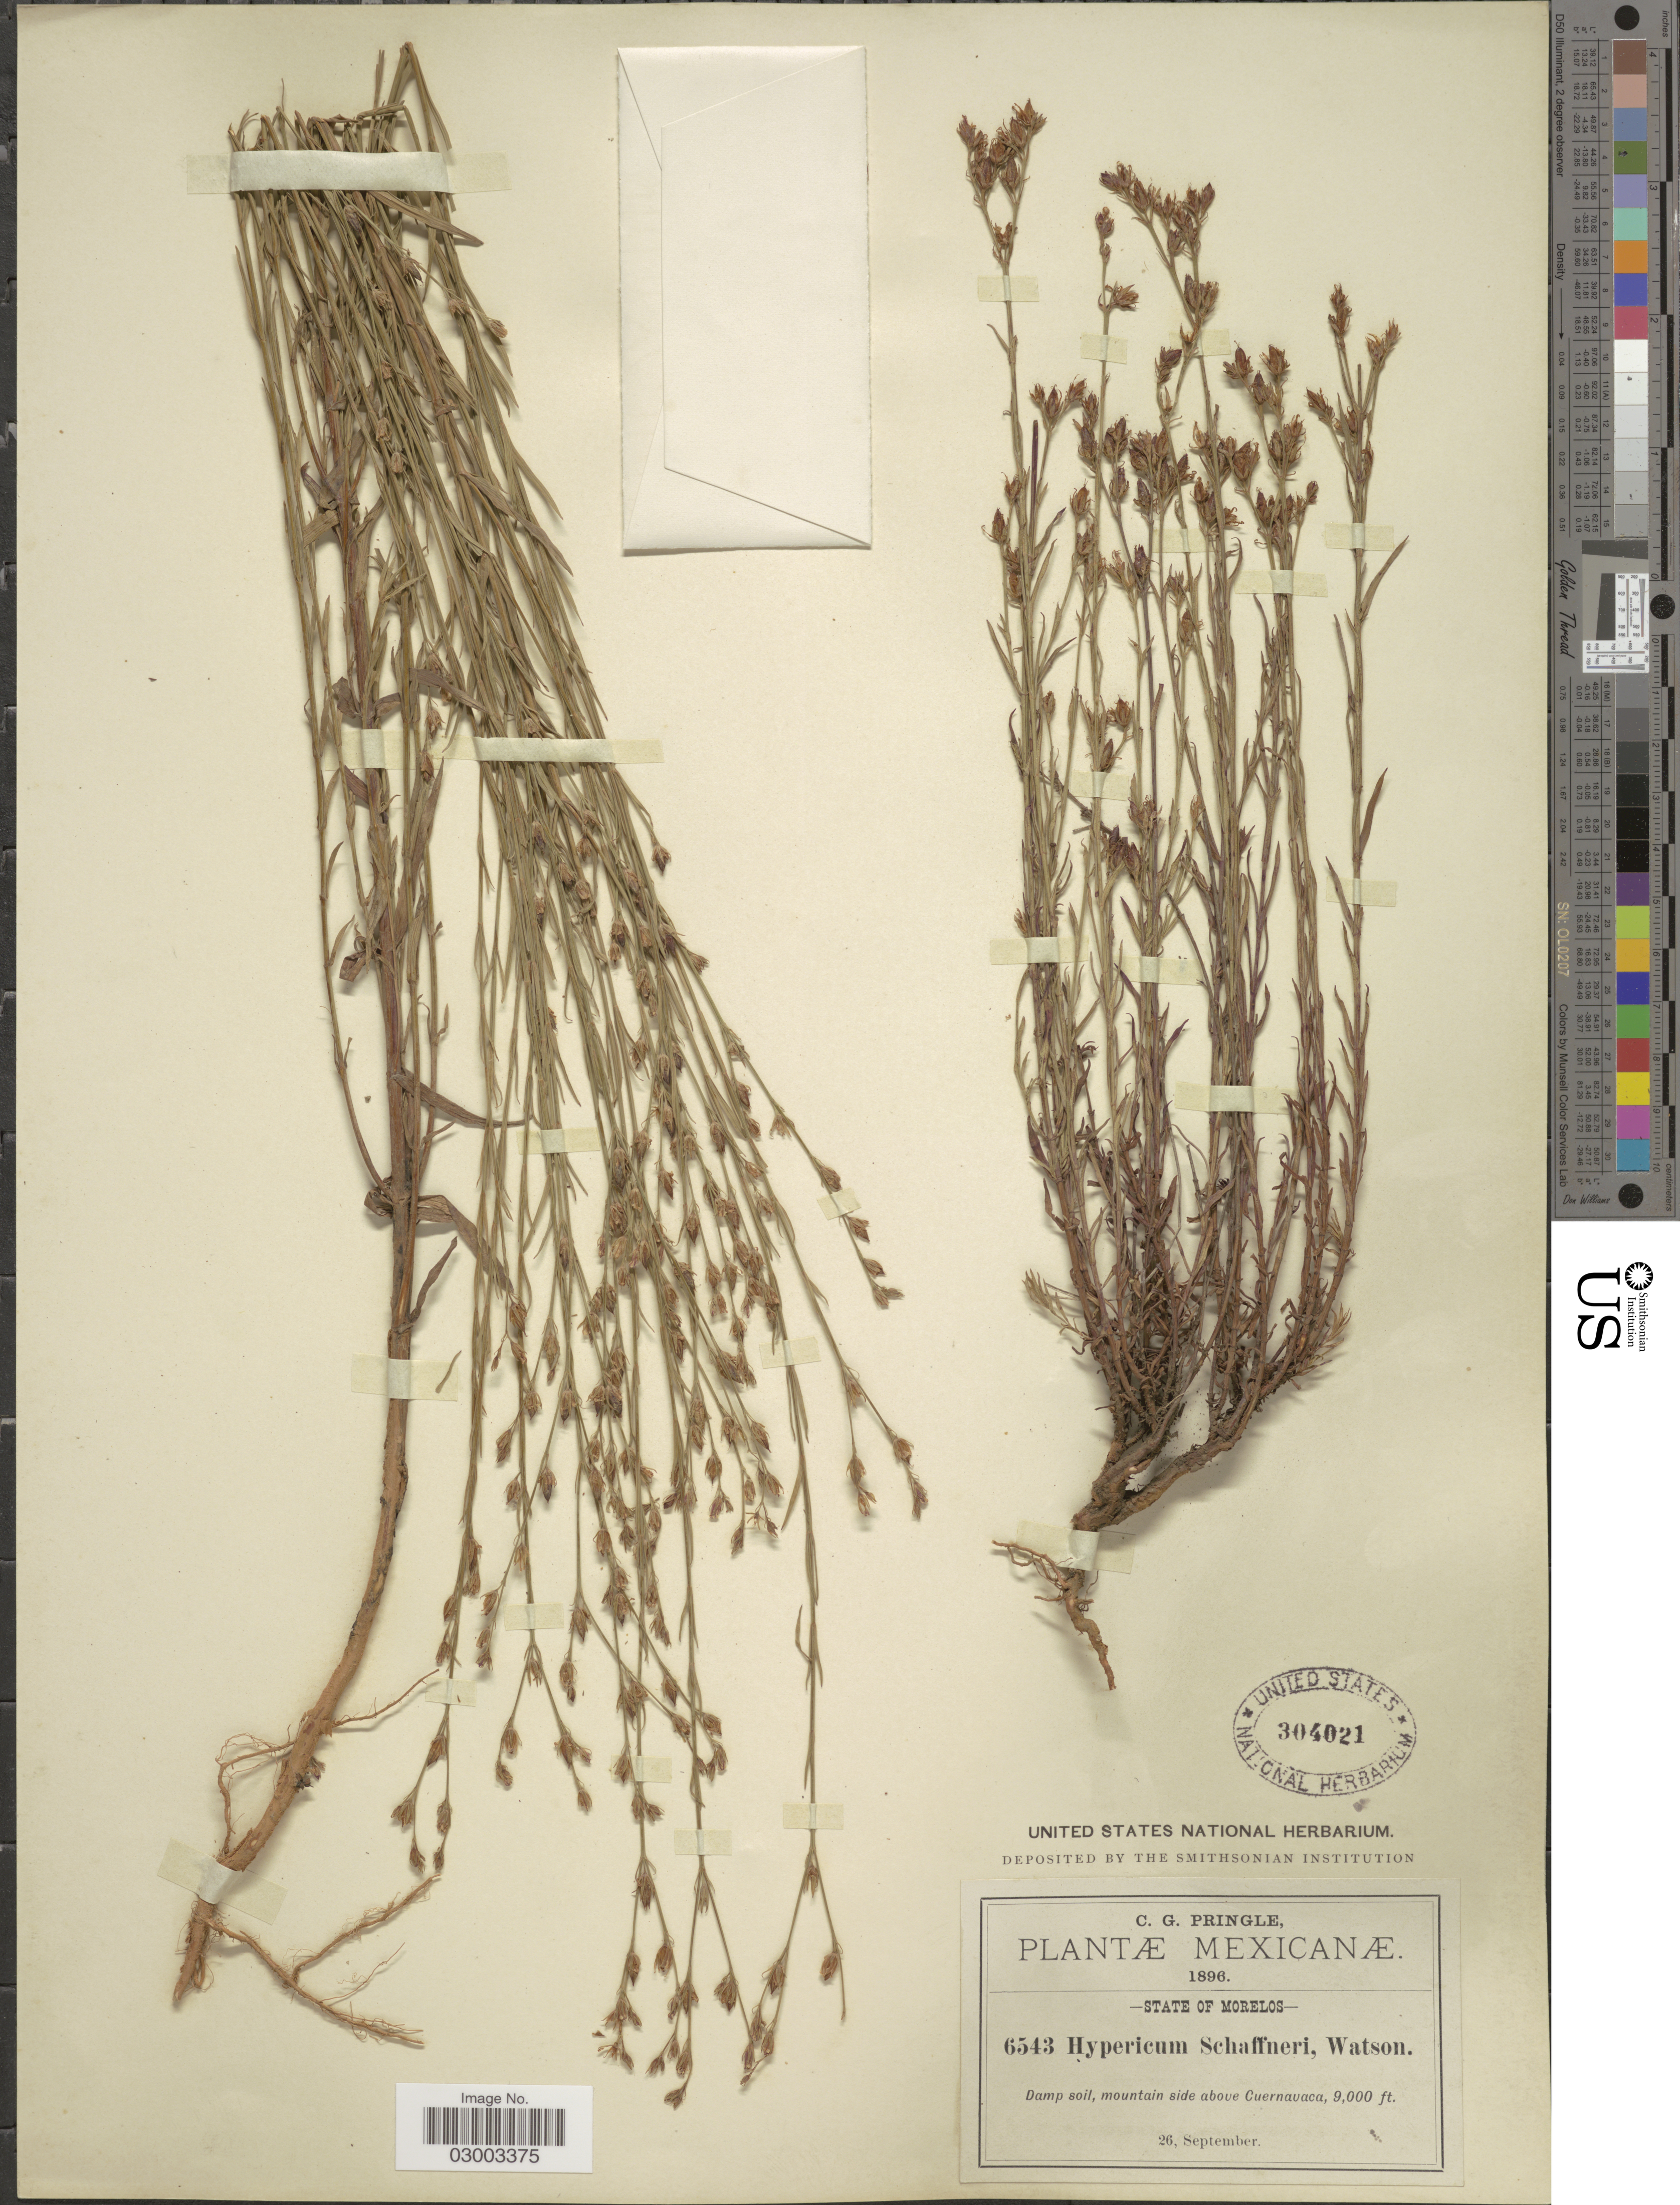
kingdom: Plantae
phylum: Tracheophyta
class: Magnoliopsida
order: Malpighiales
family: Hypericaceae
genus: Hypericum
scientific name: Hypericum silenoides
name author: Juss.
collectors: C. G. Pringle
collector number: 6543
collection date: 1896-09-26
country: Mexico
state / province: Morelos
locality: State of Morelos. Damp soil, mountain side above Cuernavaca.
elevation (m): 2743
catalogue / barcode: US 304021